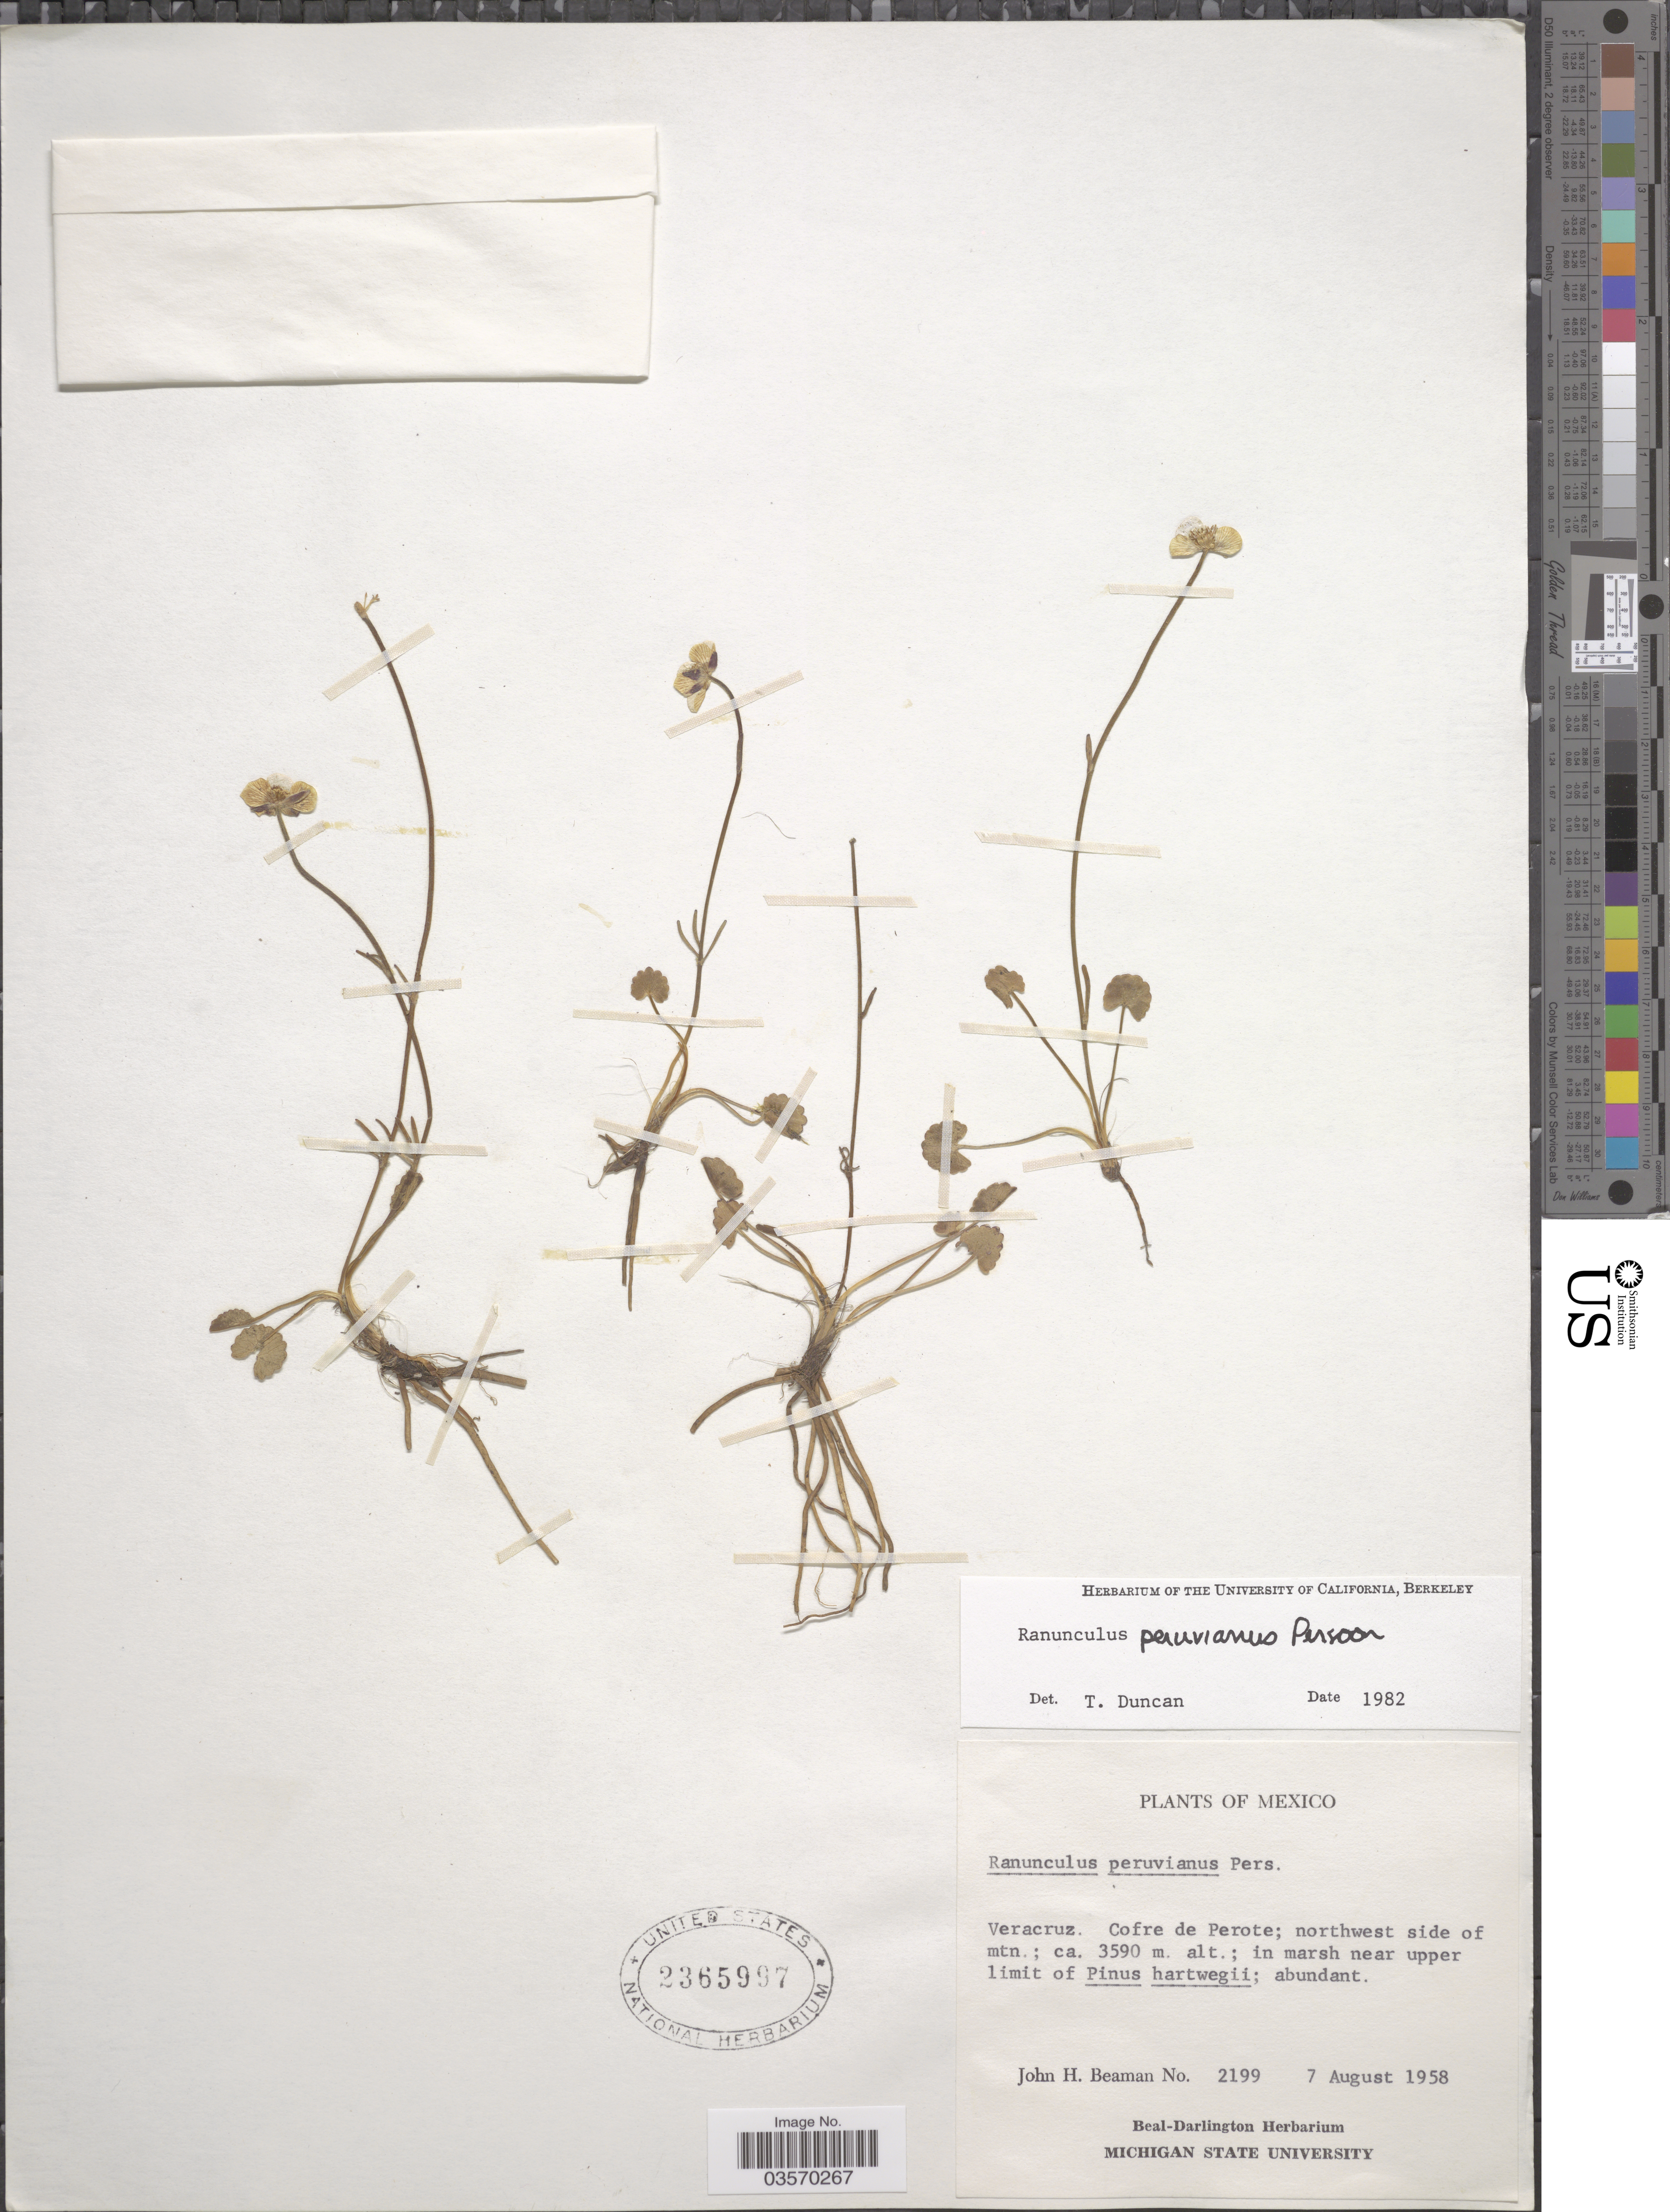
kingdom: Plantae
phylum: Tracheophyta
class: Magnoliopsida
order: Ranunculales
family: Ranunculaceae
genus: Ranunculus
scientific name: Ranunculus peruvianus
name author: Pers.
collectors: J. H. Beaman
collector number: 2199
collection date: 1958-08-07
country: Mexico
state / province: Veracruz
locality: Veracruz. Cofre de Perote; northwest side of mtn.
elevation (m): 3590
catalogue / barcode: US 2365997